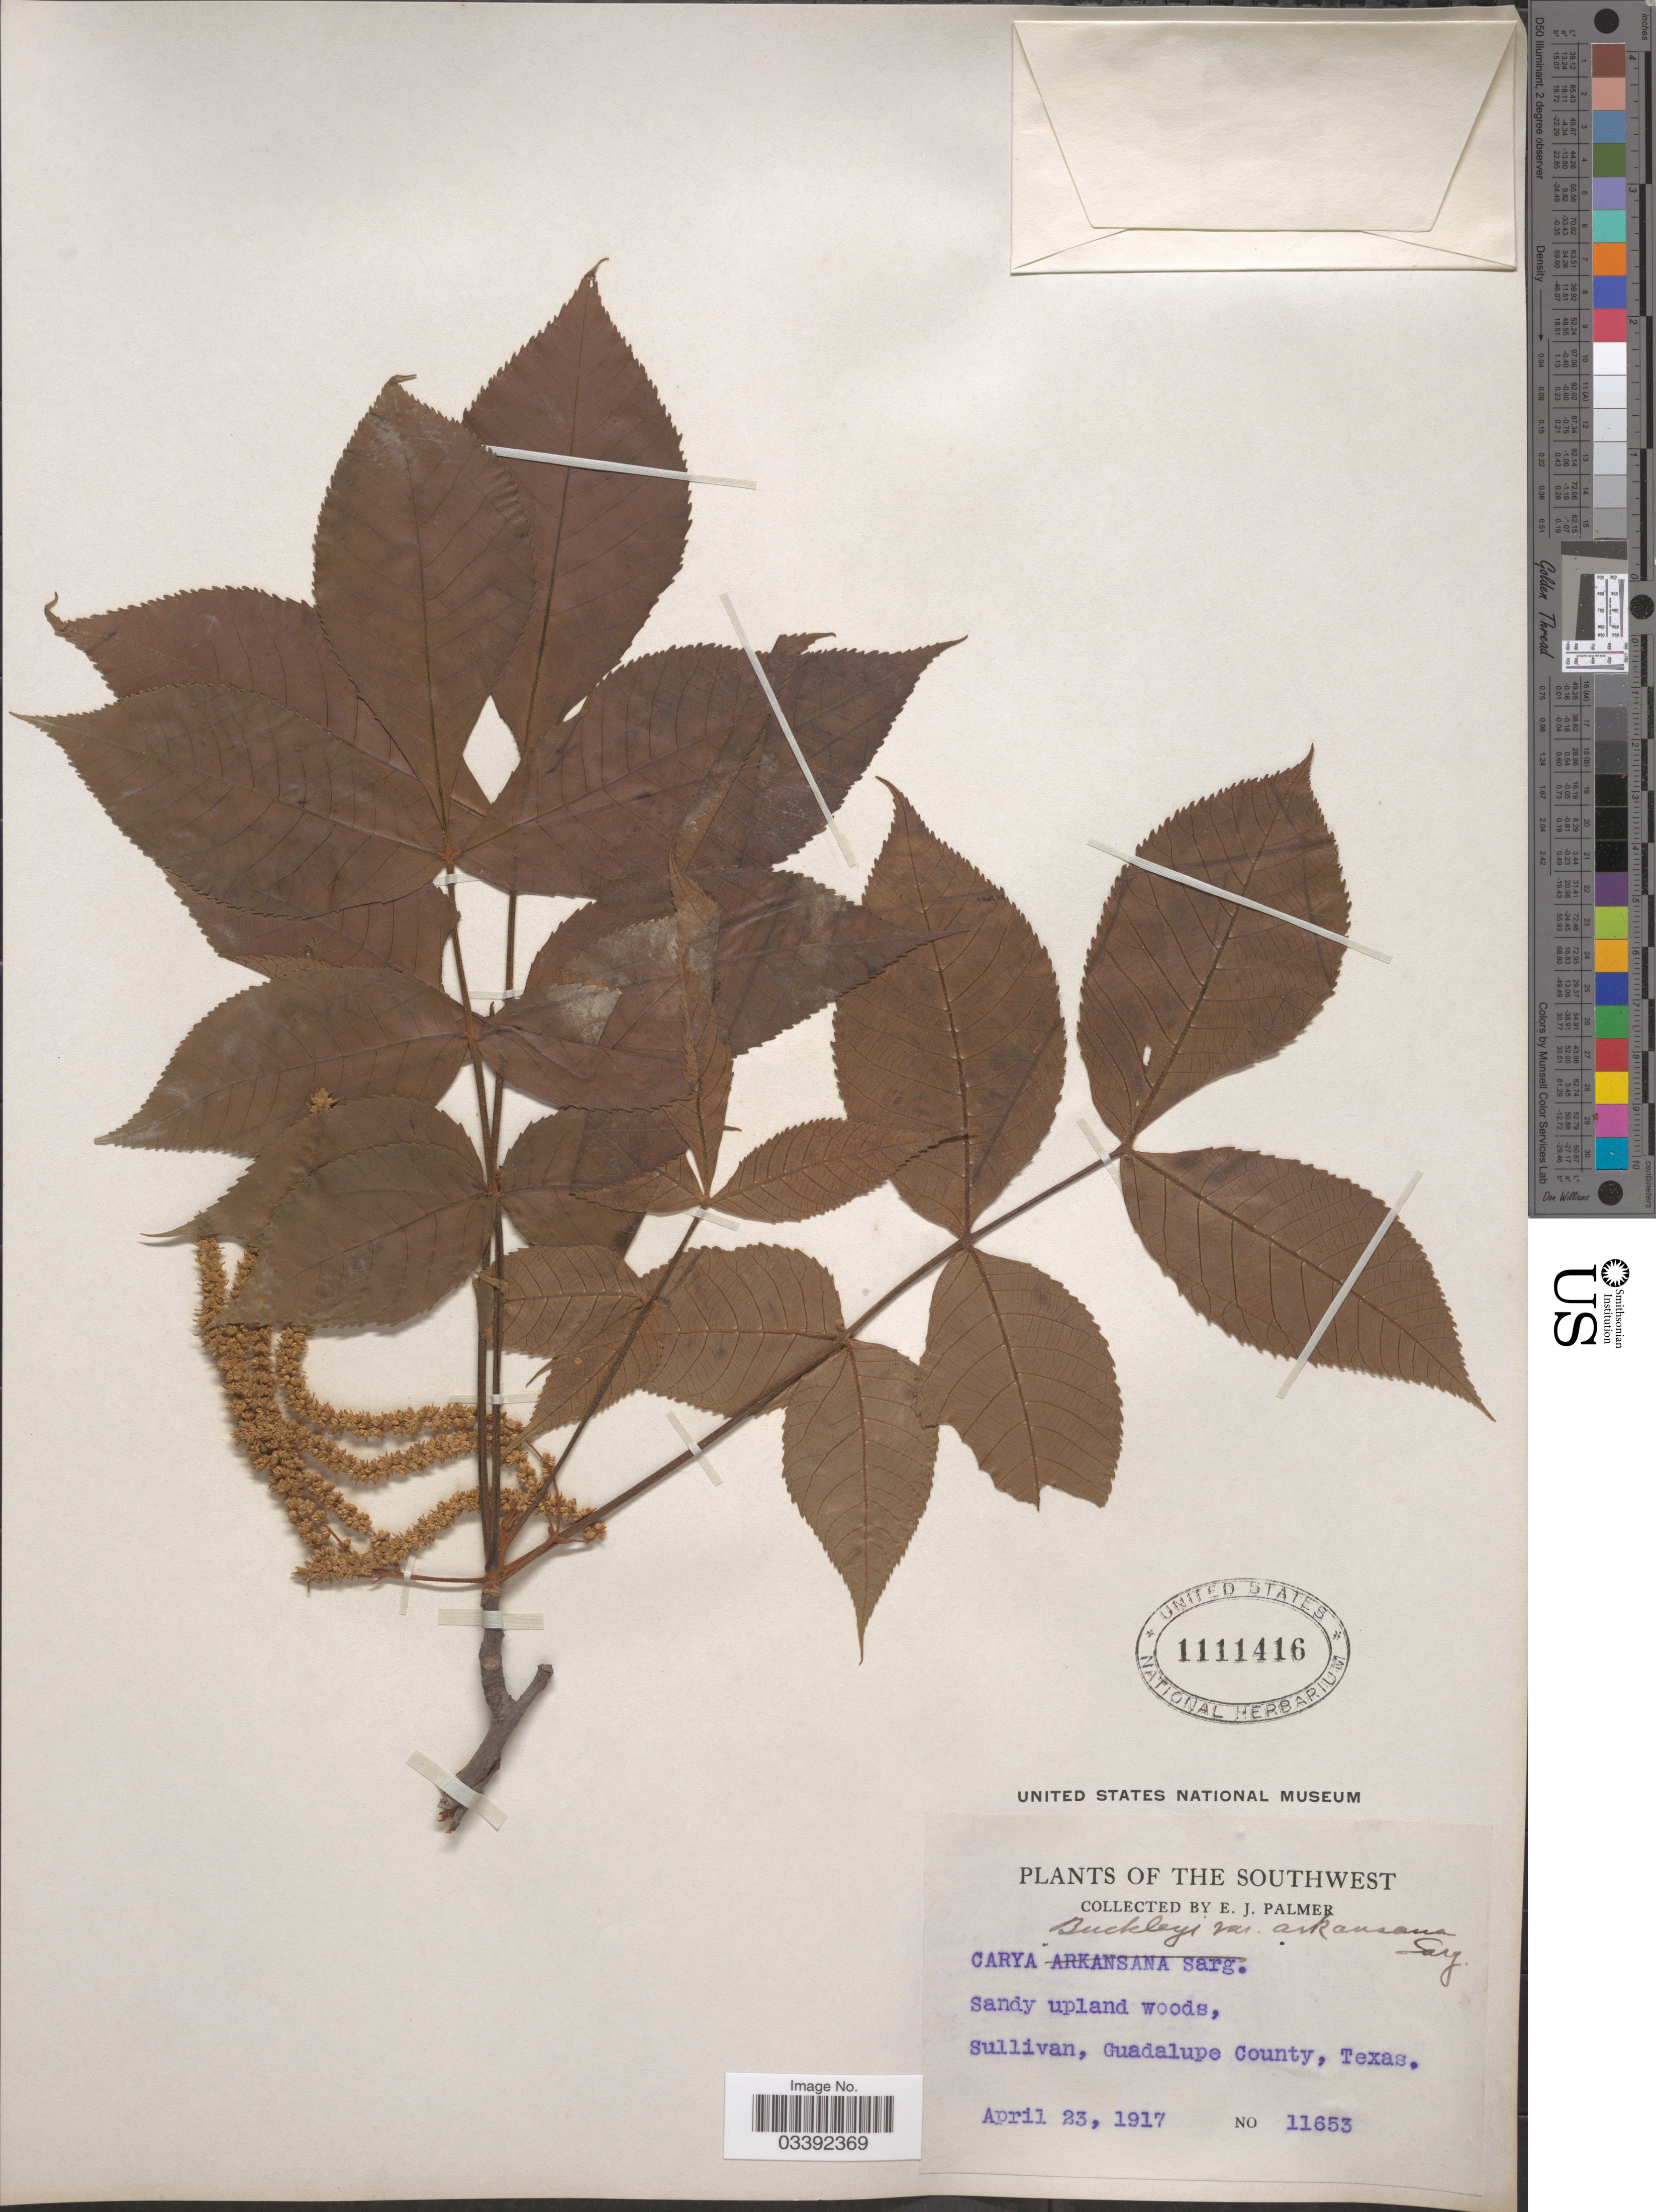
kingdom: Plantae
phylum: Tracheophyta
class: Magnoliopsida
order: Fagales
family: Juglandaceae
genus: Carya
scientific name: Carya texana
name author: Buckley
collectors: E. J. Palmer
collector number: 11653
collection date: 1917-04-23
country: United States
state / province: Texas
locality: Southwest. Sullivan, Guadalupe County.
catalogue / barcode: US 1111416